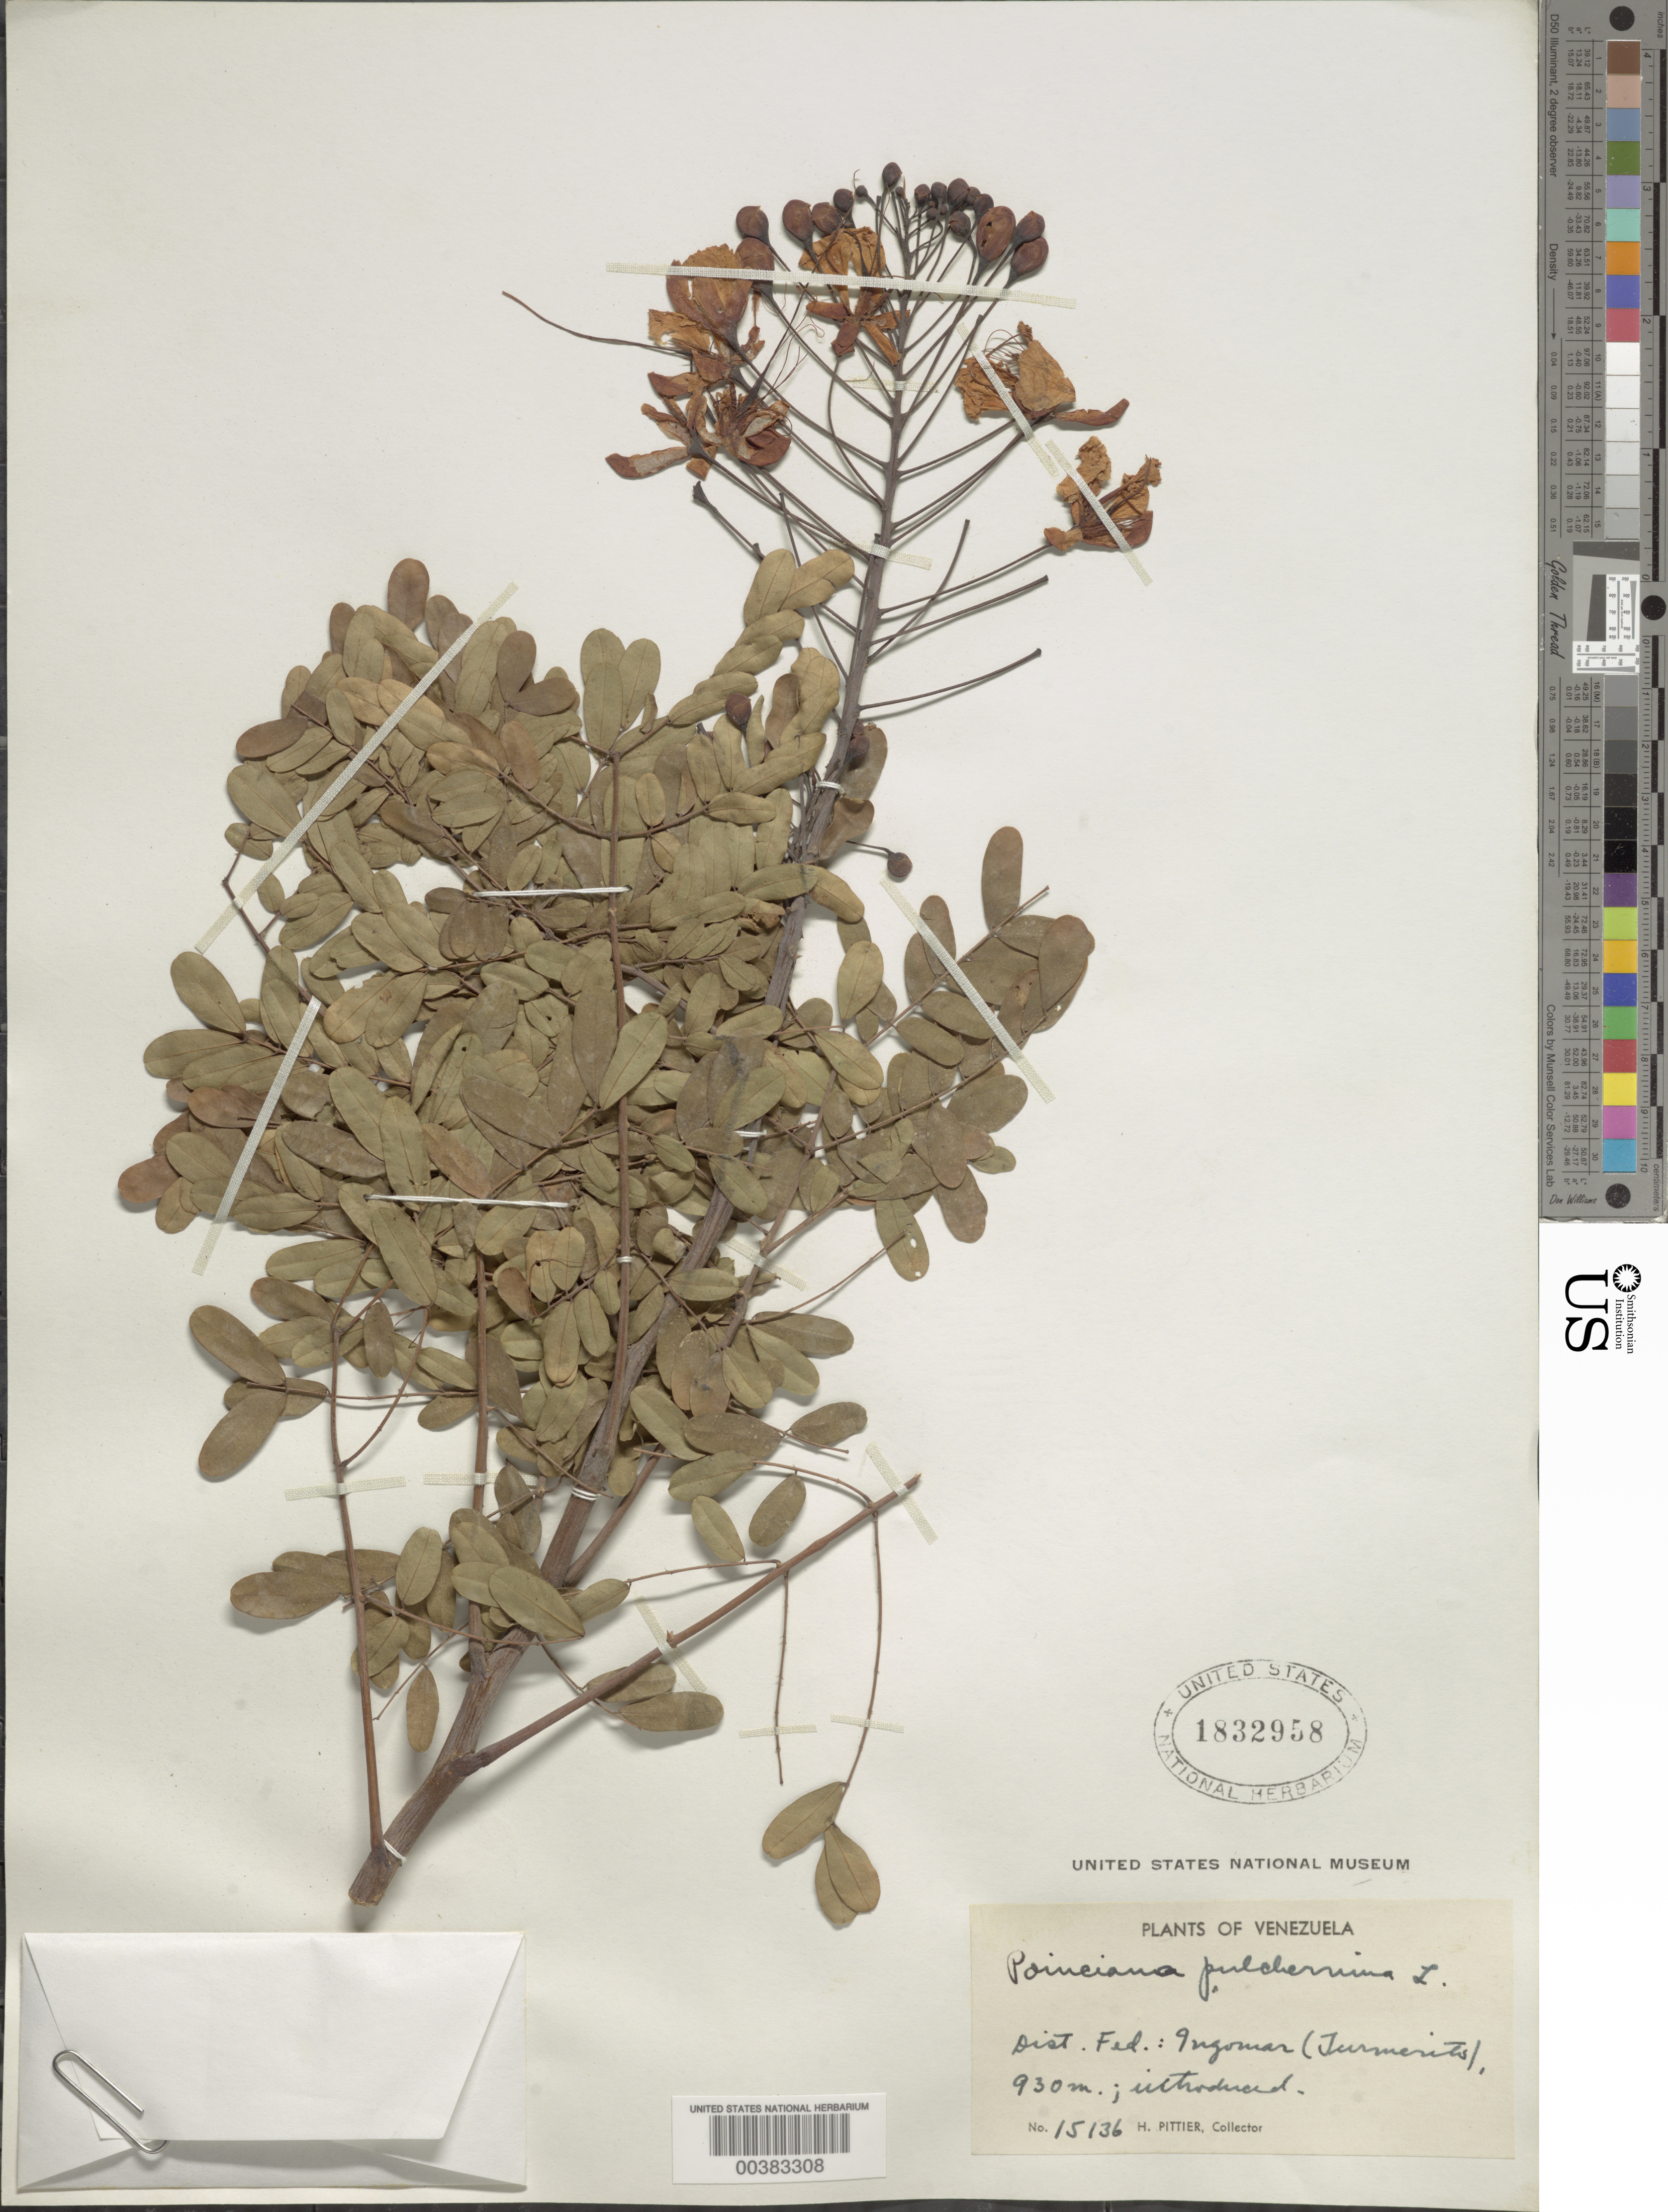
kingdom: Plantae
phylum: Tracheophyta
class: Magnoliopsida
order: Fabales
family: Fabaceae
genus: Caesalpinia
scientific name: Caesalpinia pulcherrima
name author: (L.) Sw.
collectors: H. F. Pittier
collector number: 15136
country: Venezuela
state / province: Distrito Federal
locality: Ingomar (turmerits)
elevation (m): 930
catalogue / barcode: US 1832958